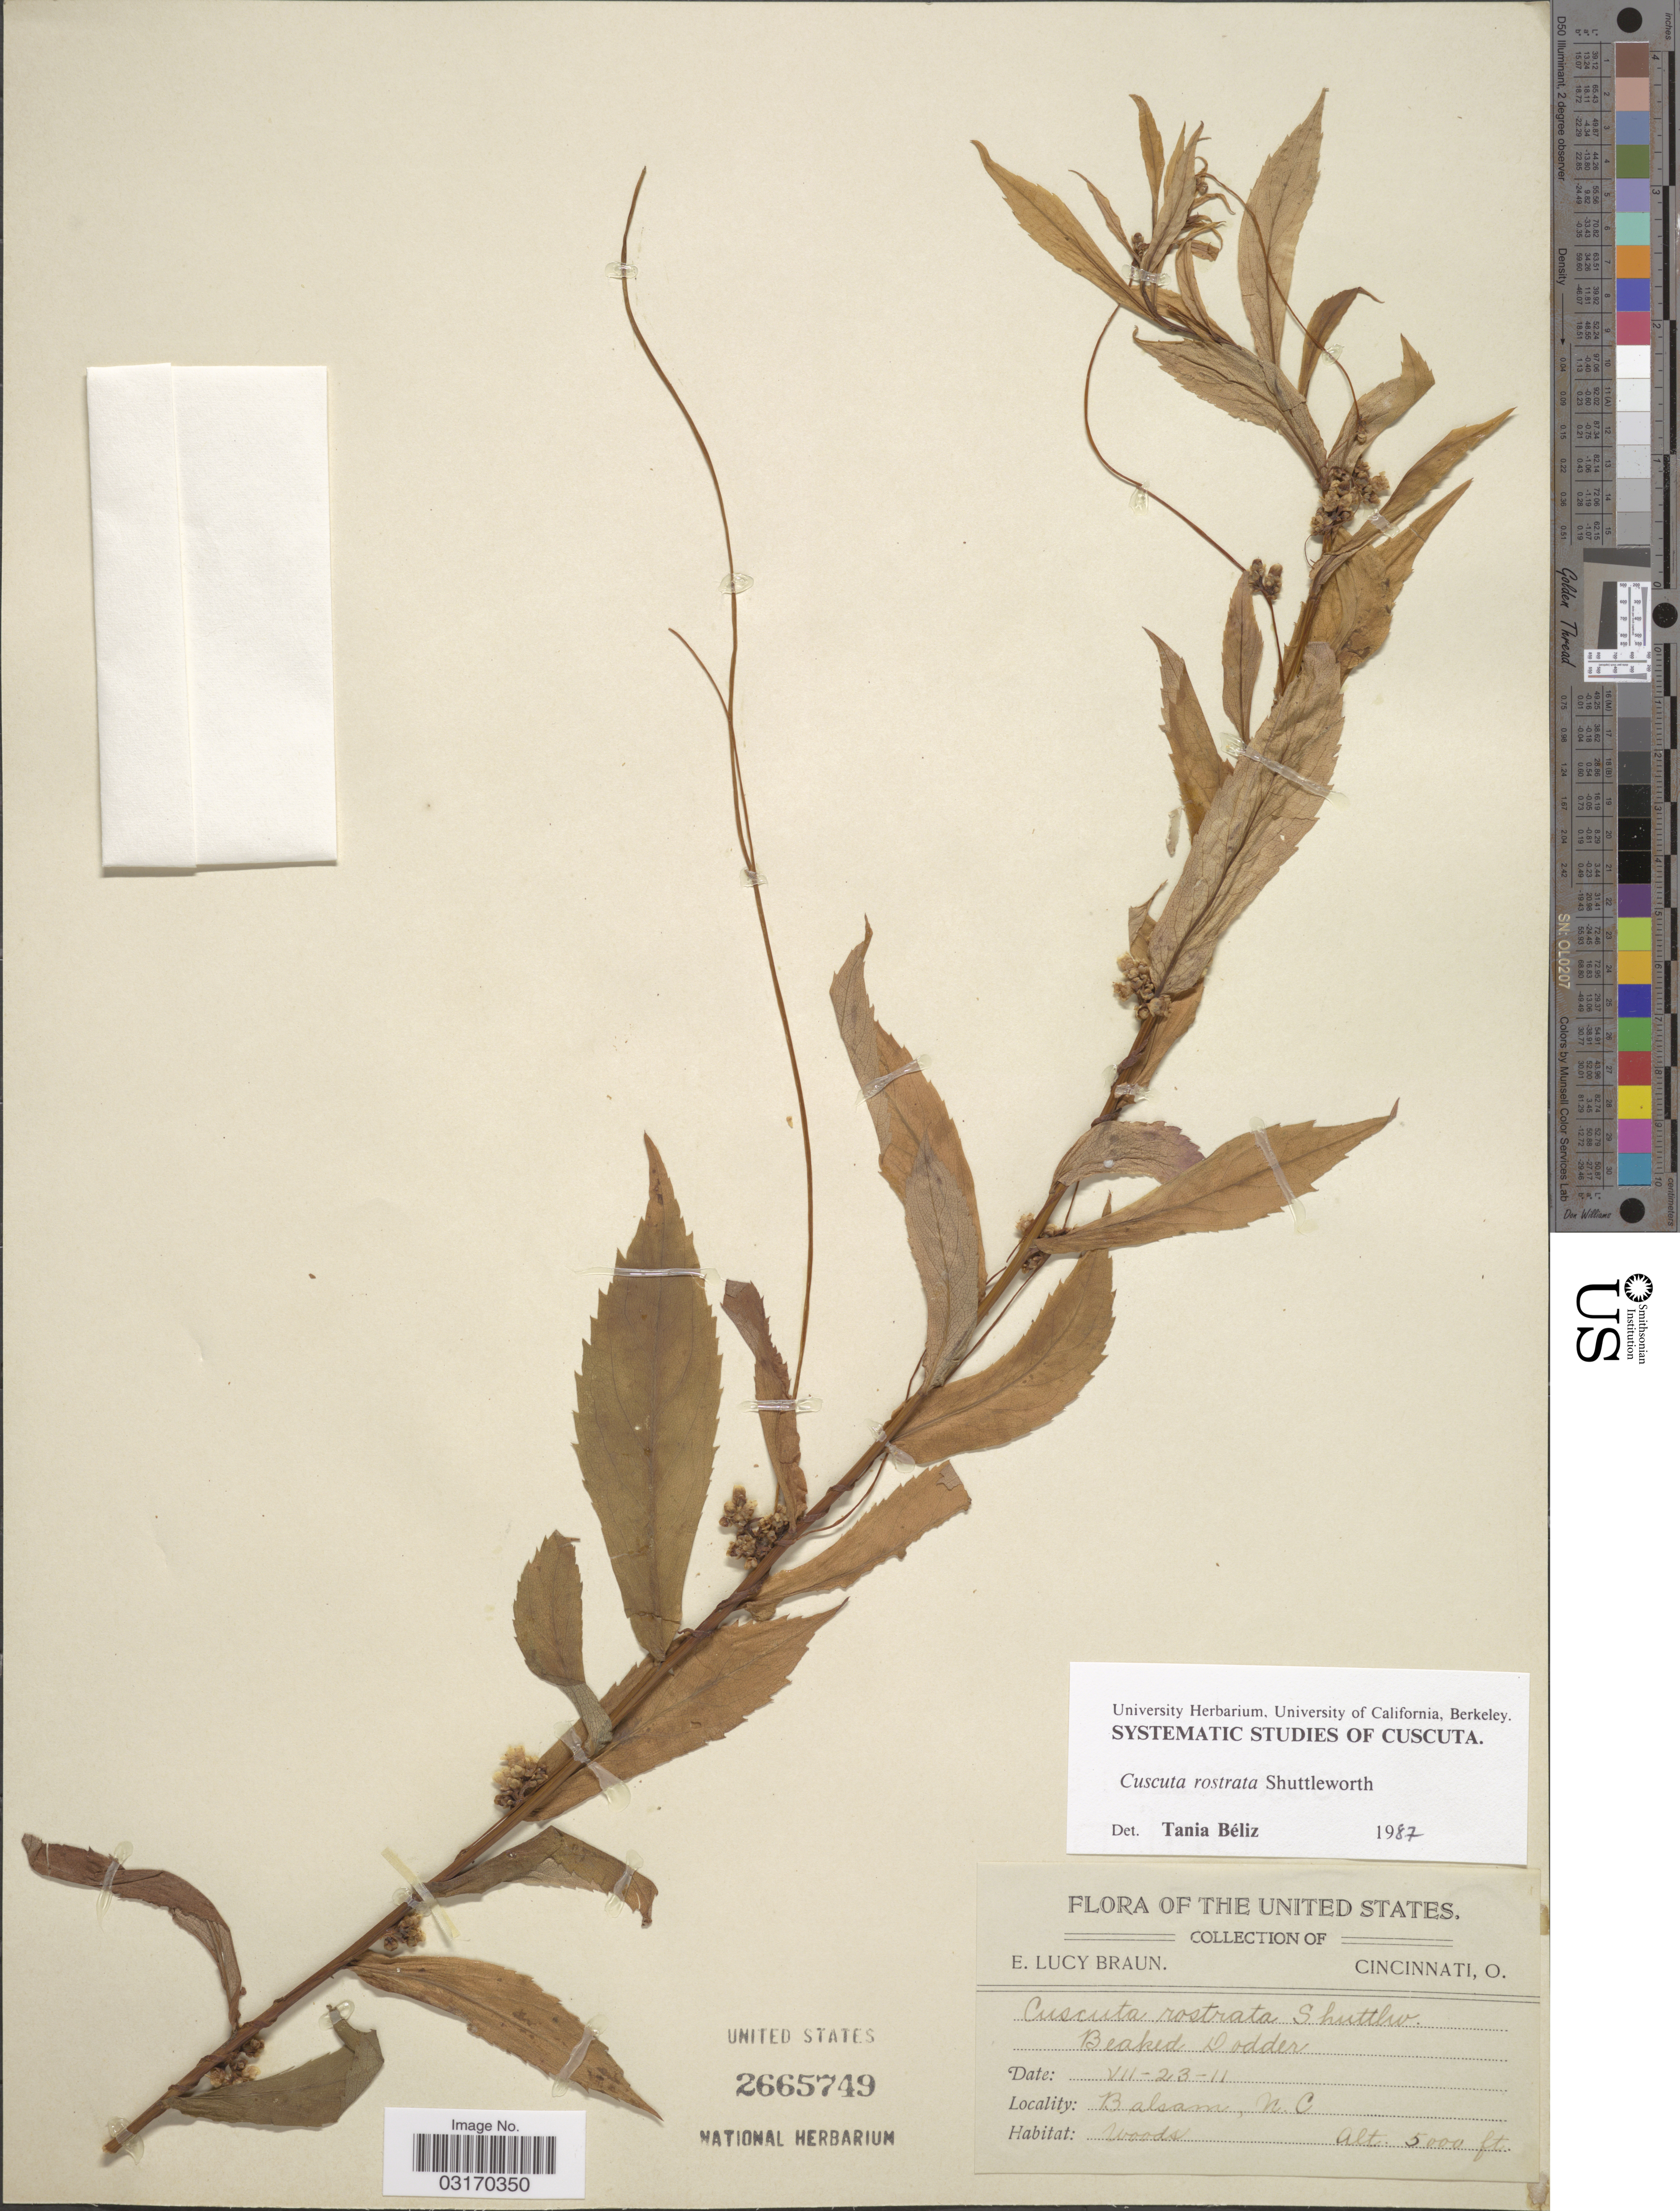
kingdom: Plantae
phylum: Tracheophyta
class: Magnoliopsida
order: Solanales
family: Convolvulaceae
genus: Cuscuta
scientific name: Cuscuta rostrata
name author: Shuttlew. ex Engelm. & A. Gray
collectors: E. L. Braun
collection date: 1911-07-23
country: United States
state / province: North Carolina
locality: Balsam.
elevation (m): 1524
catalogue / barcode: US 2665749